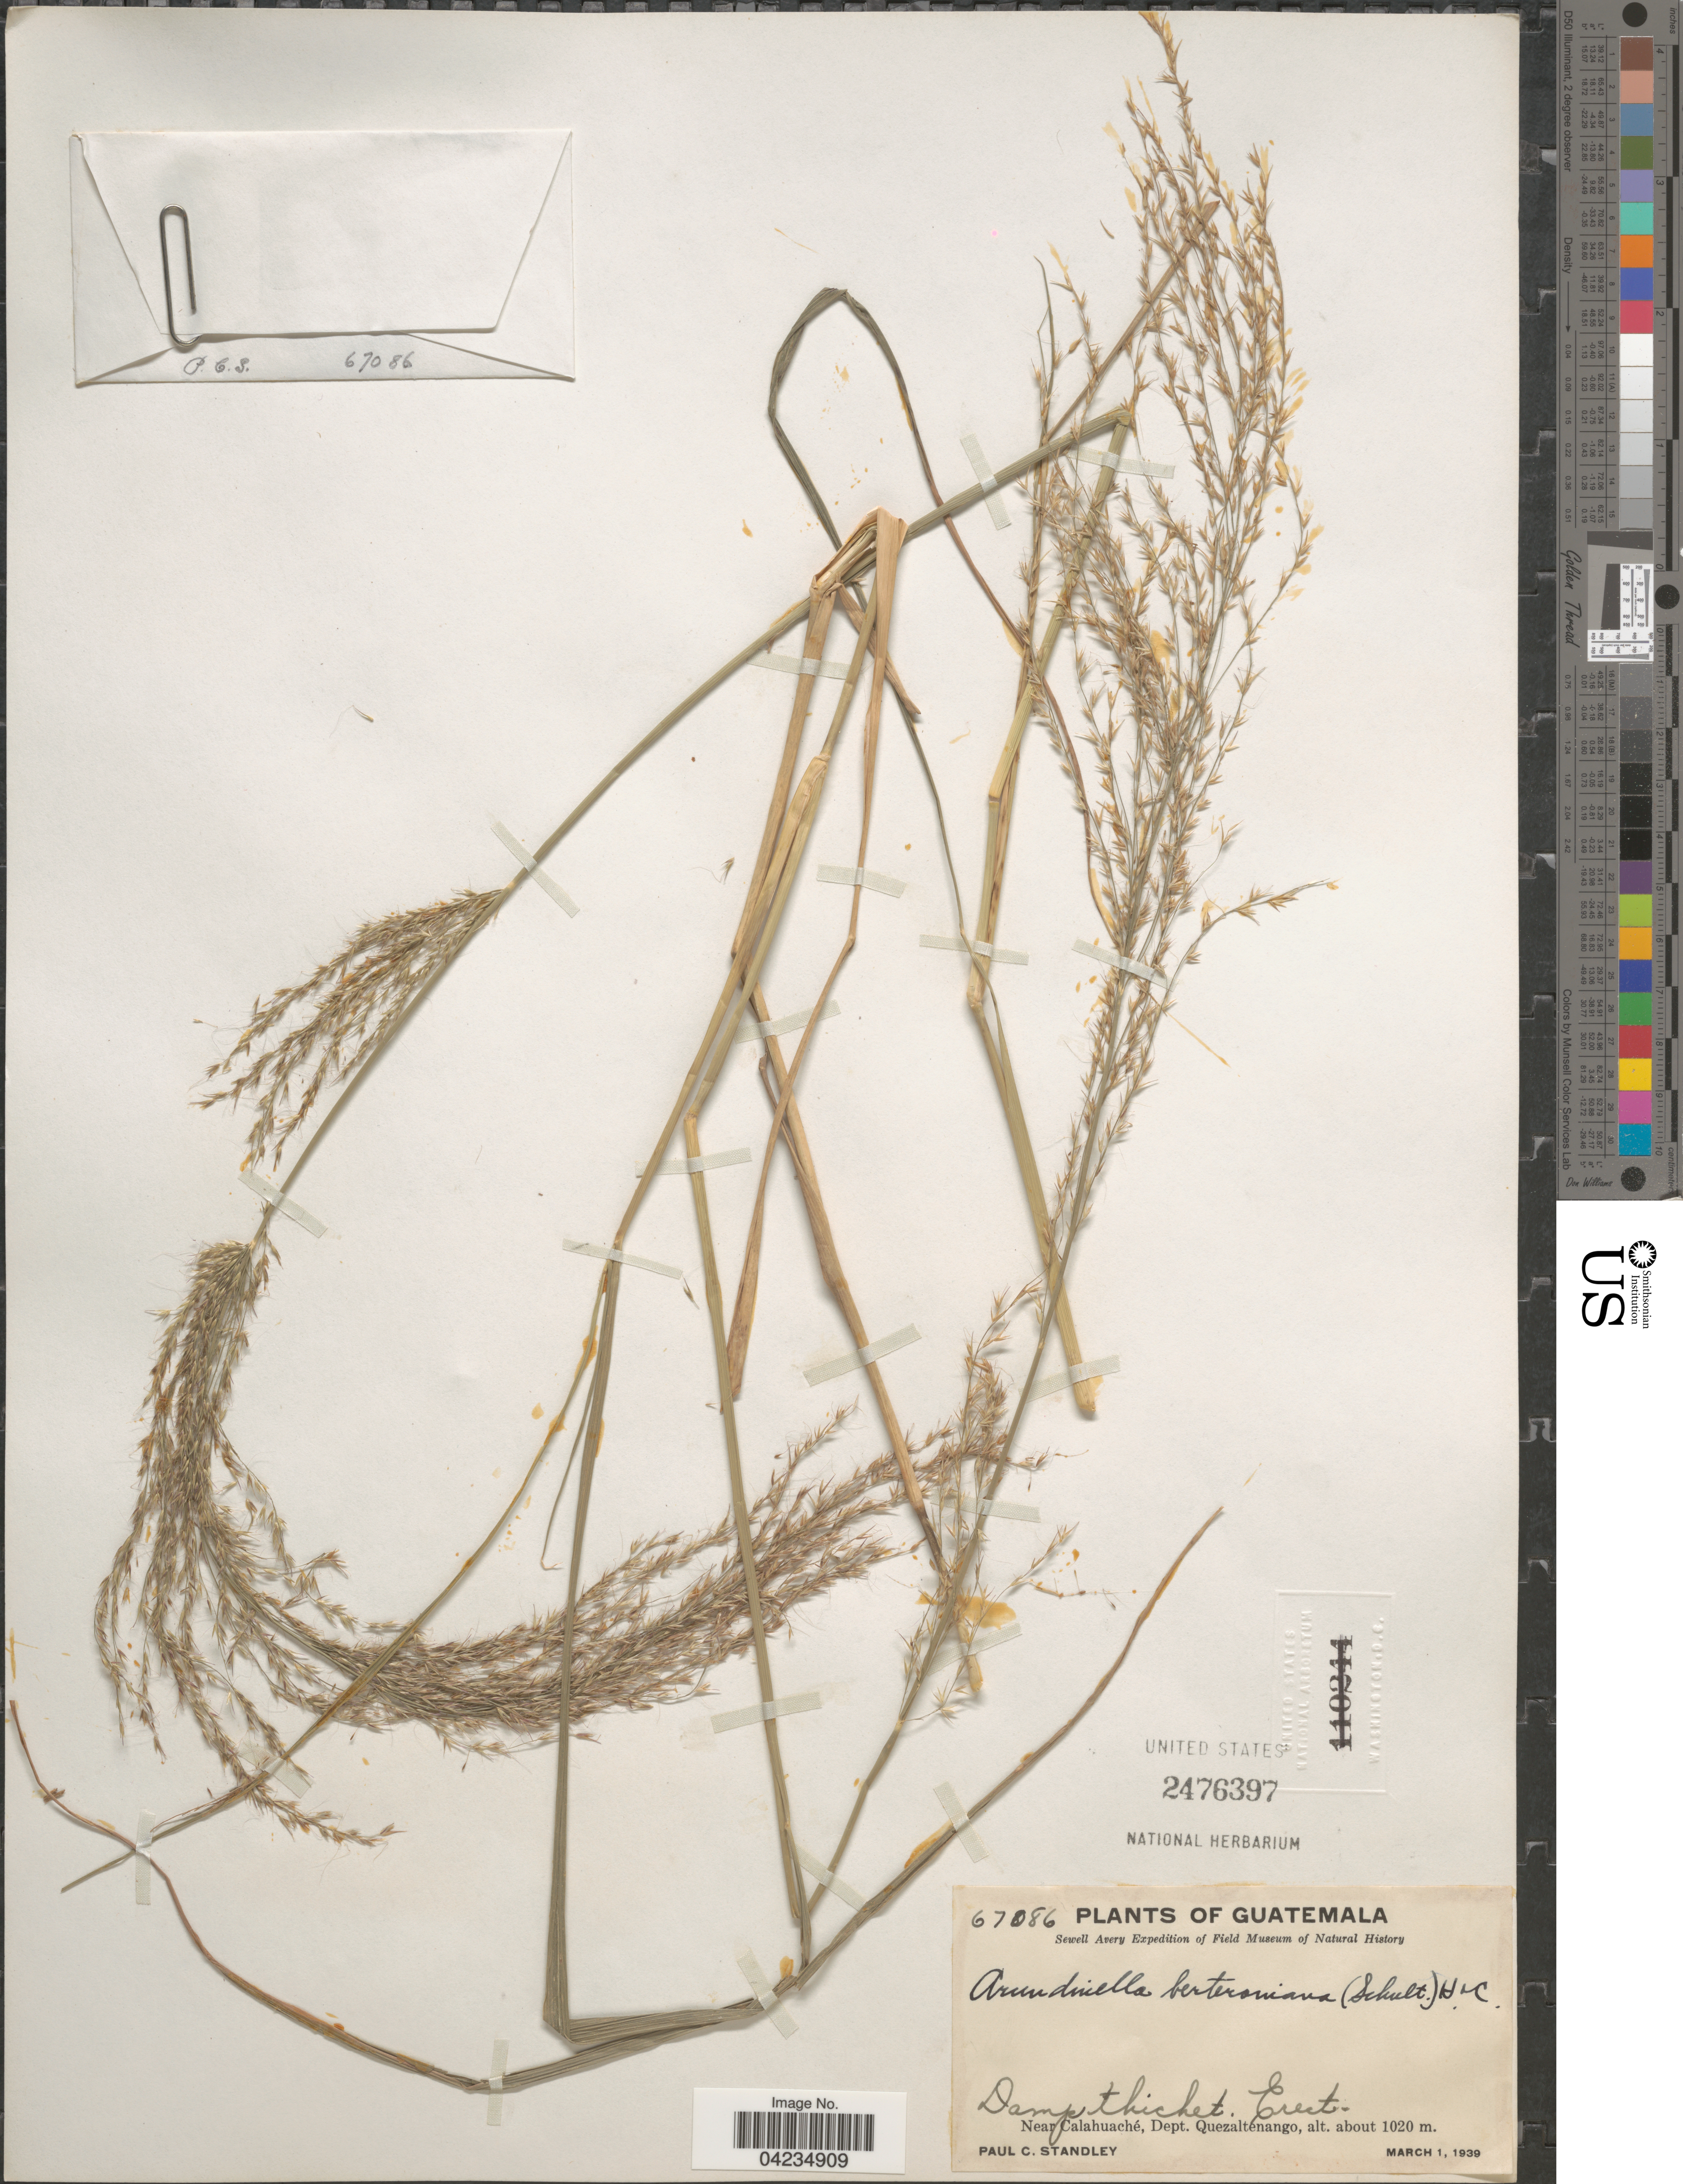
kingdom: Plantae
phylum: Tracheophyta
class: Liliopsida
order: Poales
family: Poaceae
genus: Arundinella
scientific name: Arundinella berteroniana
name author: (Schult.) Hitchc. & Chase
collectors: P. C. Standley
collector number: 67086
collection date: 1939-03-01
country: Guatemala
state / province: Quetzaltenango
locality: Sewell Avery Expedition. Near Calahuaché, Dept. Quezaltenango.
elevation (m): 1020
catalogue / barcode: US 2476397